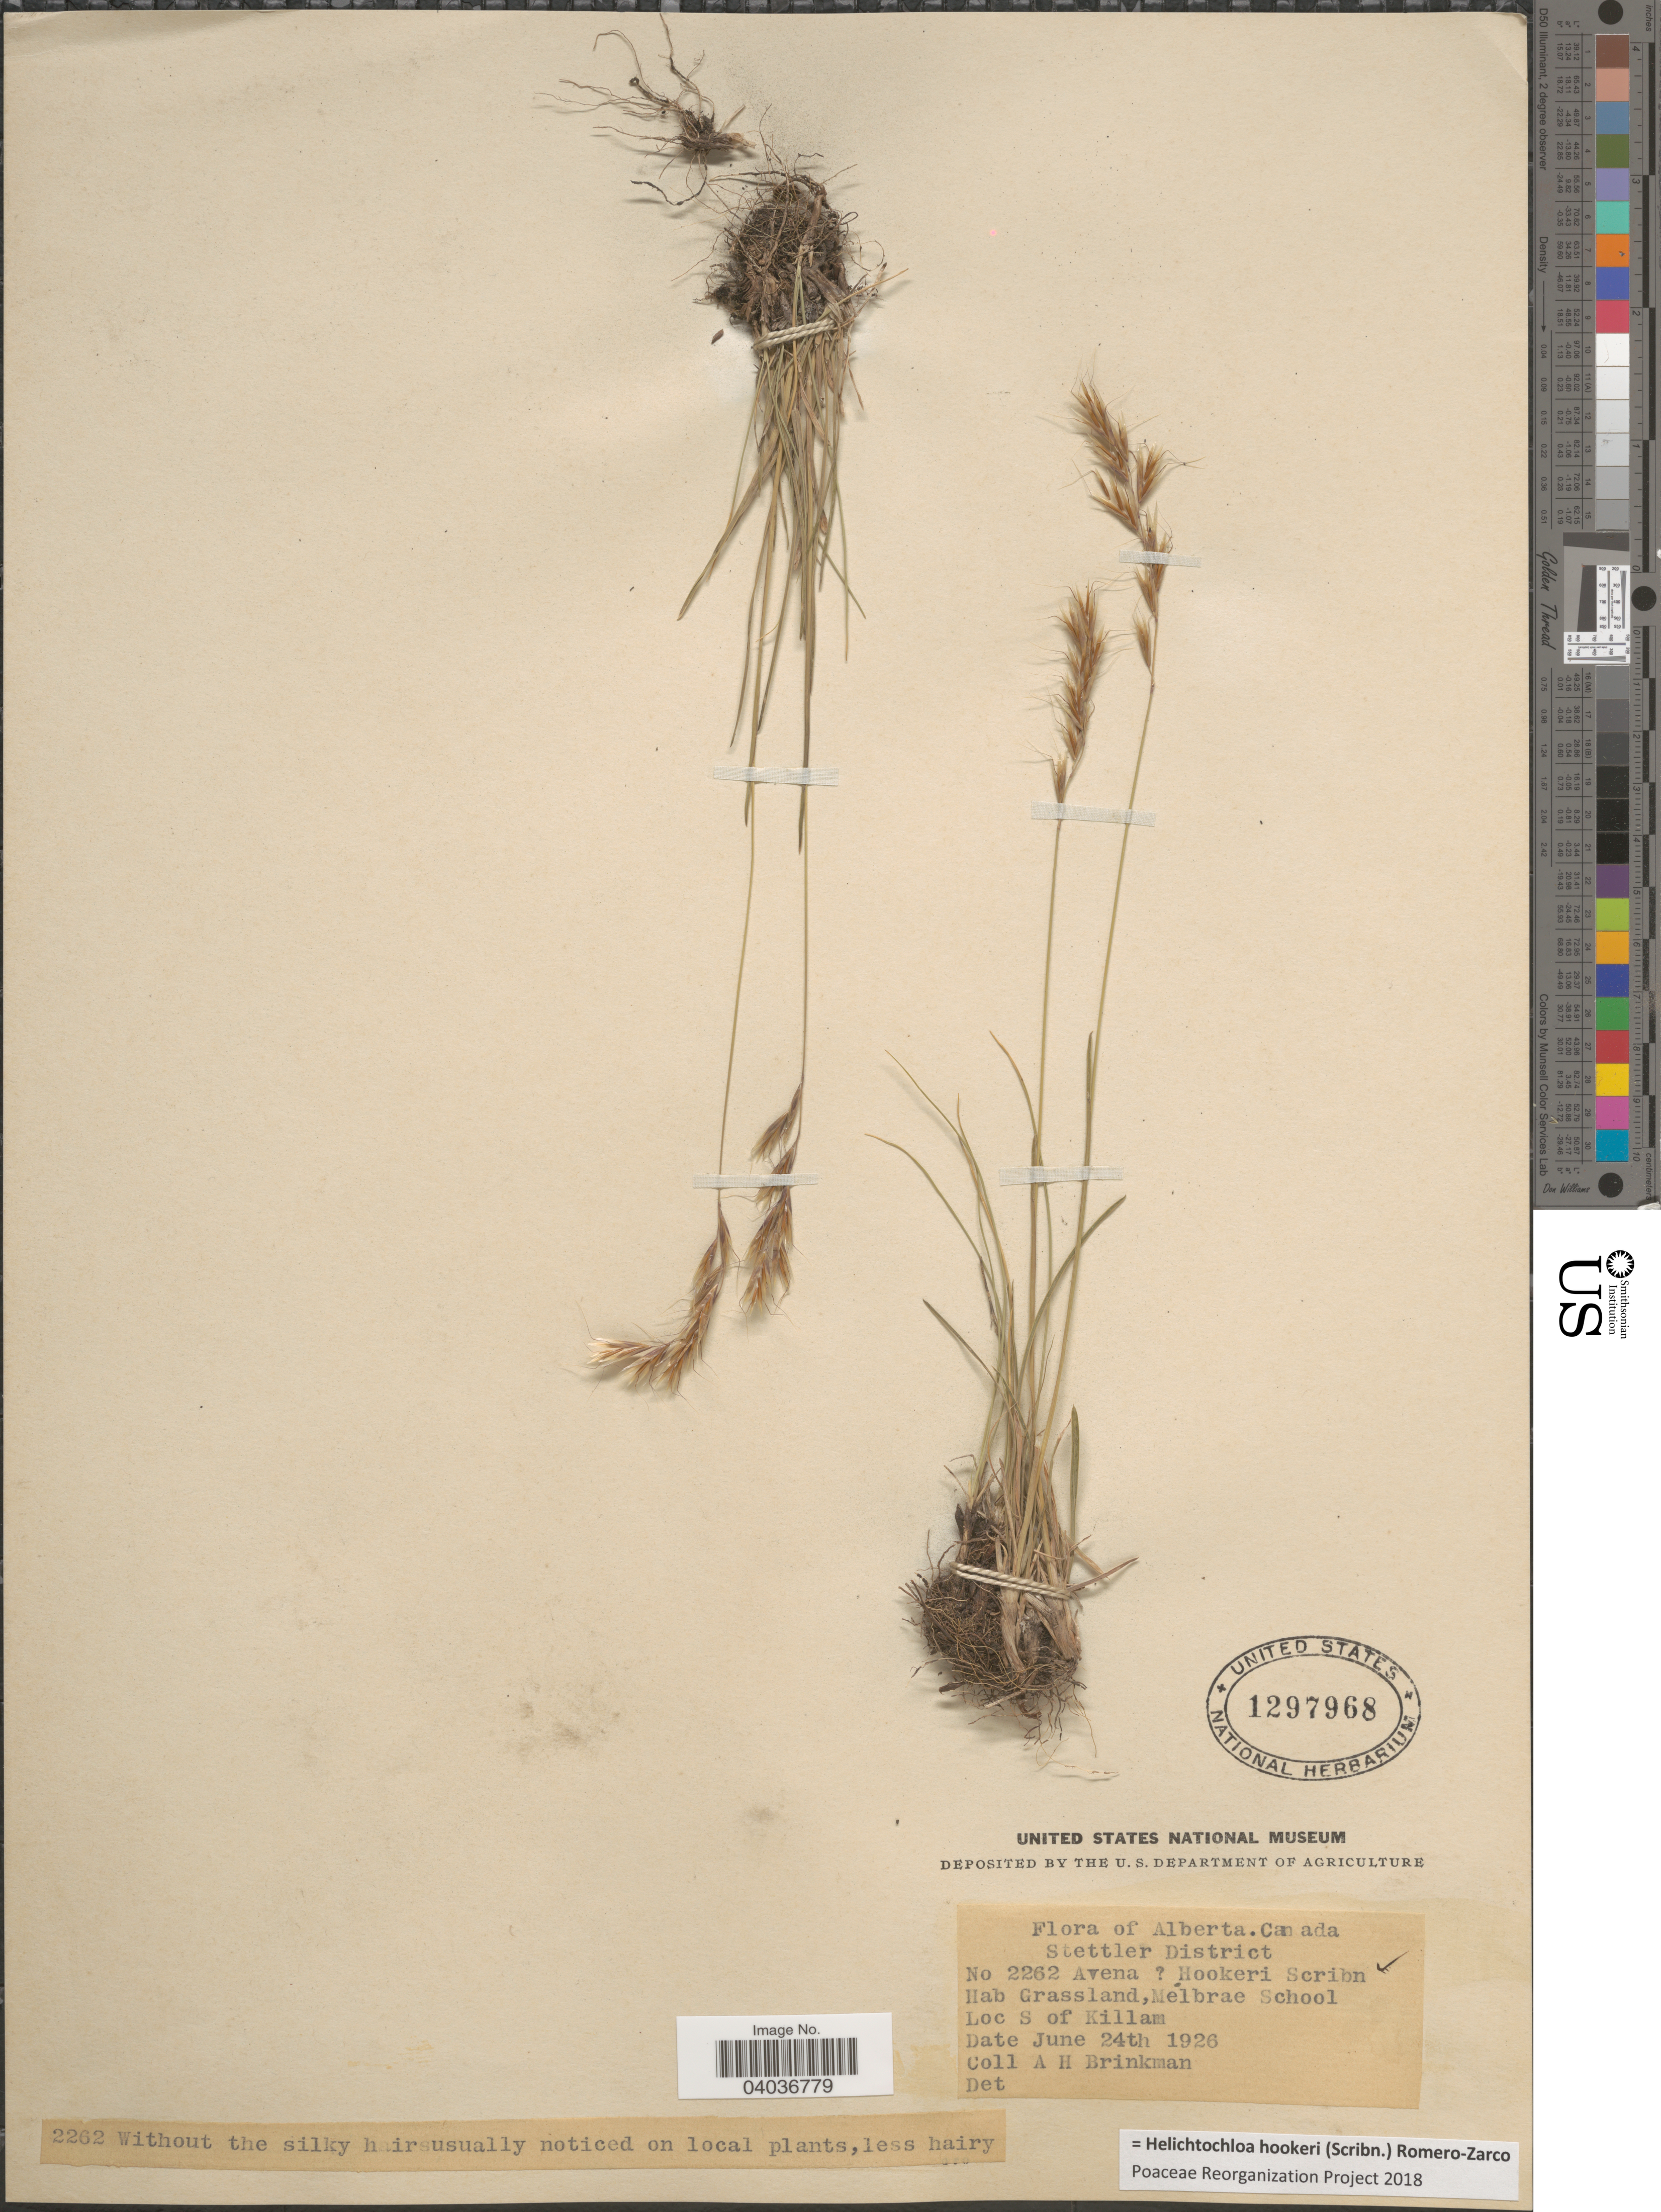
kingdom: Plantae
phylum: Tracheophyta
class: Liliopsida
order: Poales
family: Poaceae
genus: Helictochloa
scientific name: Helictochloa hookeri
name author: (Scribn.) Romero Zarco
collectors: A. Brinkman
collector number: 2262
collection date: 1926-06-24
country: Canada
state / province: Alberta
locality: Stettler District. Melbrae School. S of Killam.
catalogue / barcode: US 1297968